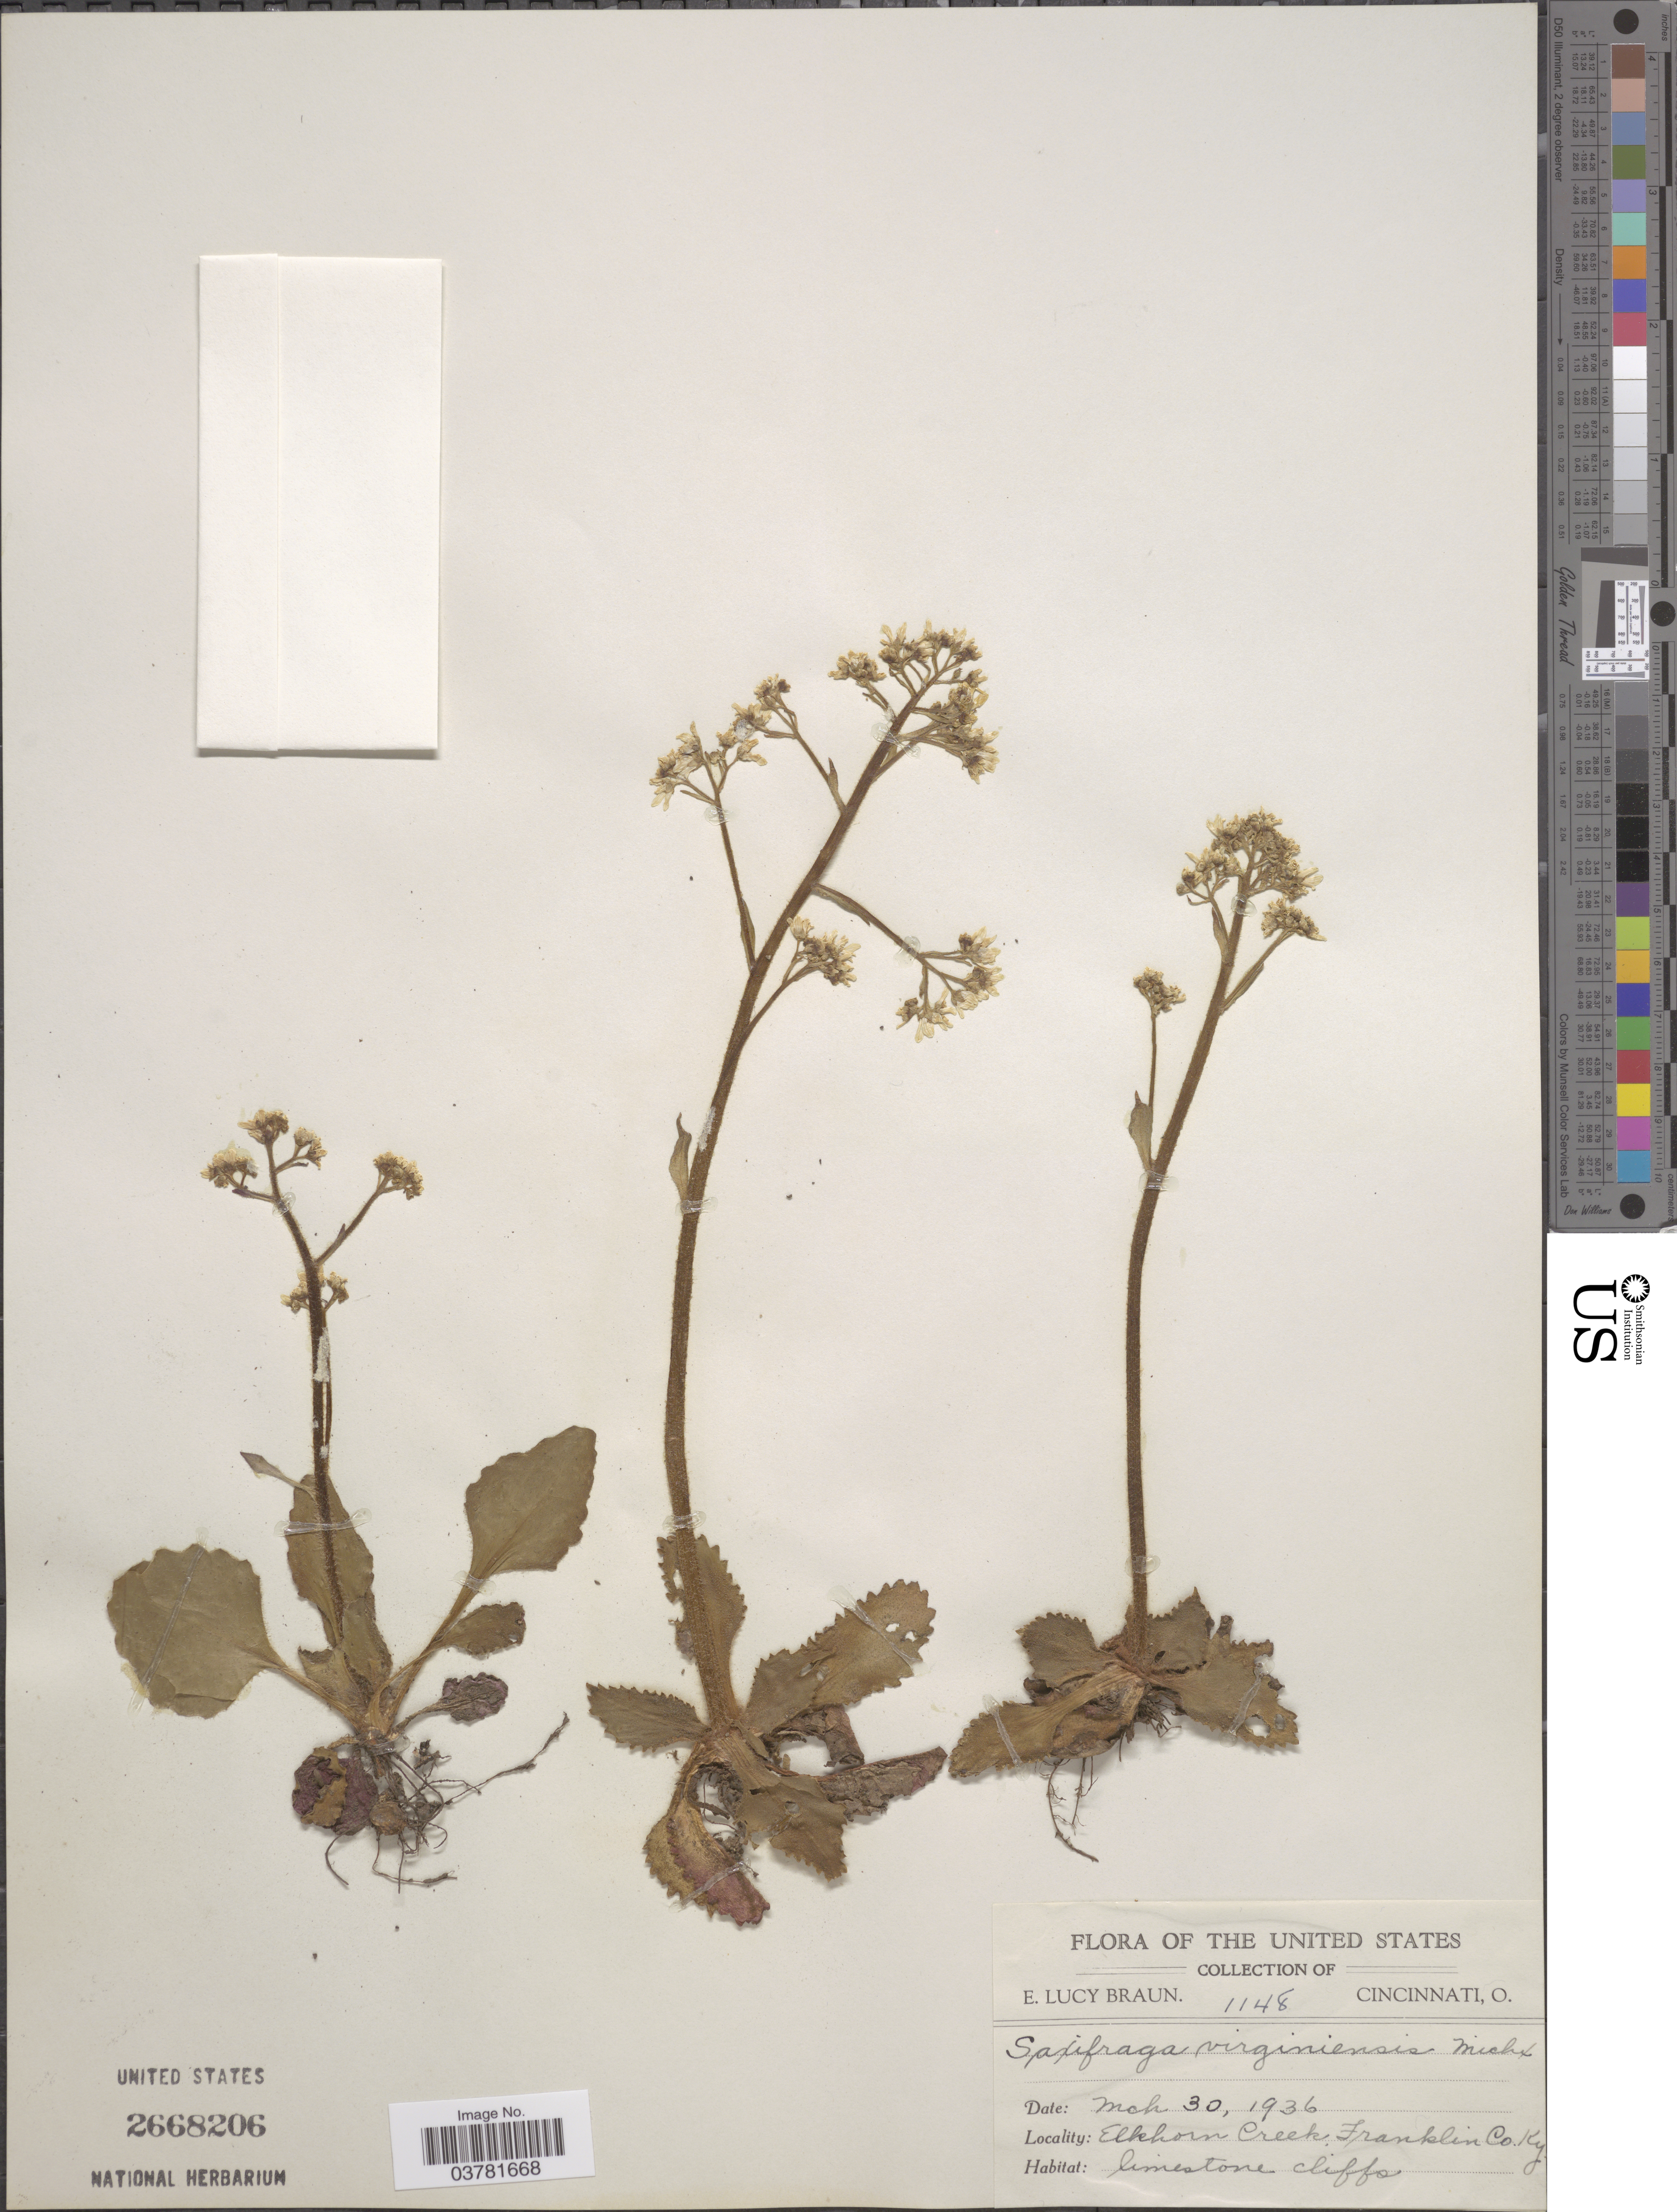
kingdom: Plantae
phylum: Tracheophyta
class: Magnoliopsida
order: Saxifragales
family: Saxifragaceae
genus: Micranthes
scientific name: Micranthes virginiensis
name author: (Michx.) Small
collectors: E. L. Braun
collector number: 1148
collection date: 1936-05-30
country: United States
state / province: Kentucky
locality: Elkhorn Creek. Franklin Co.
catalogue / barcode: US 2668206